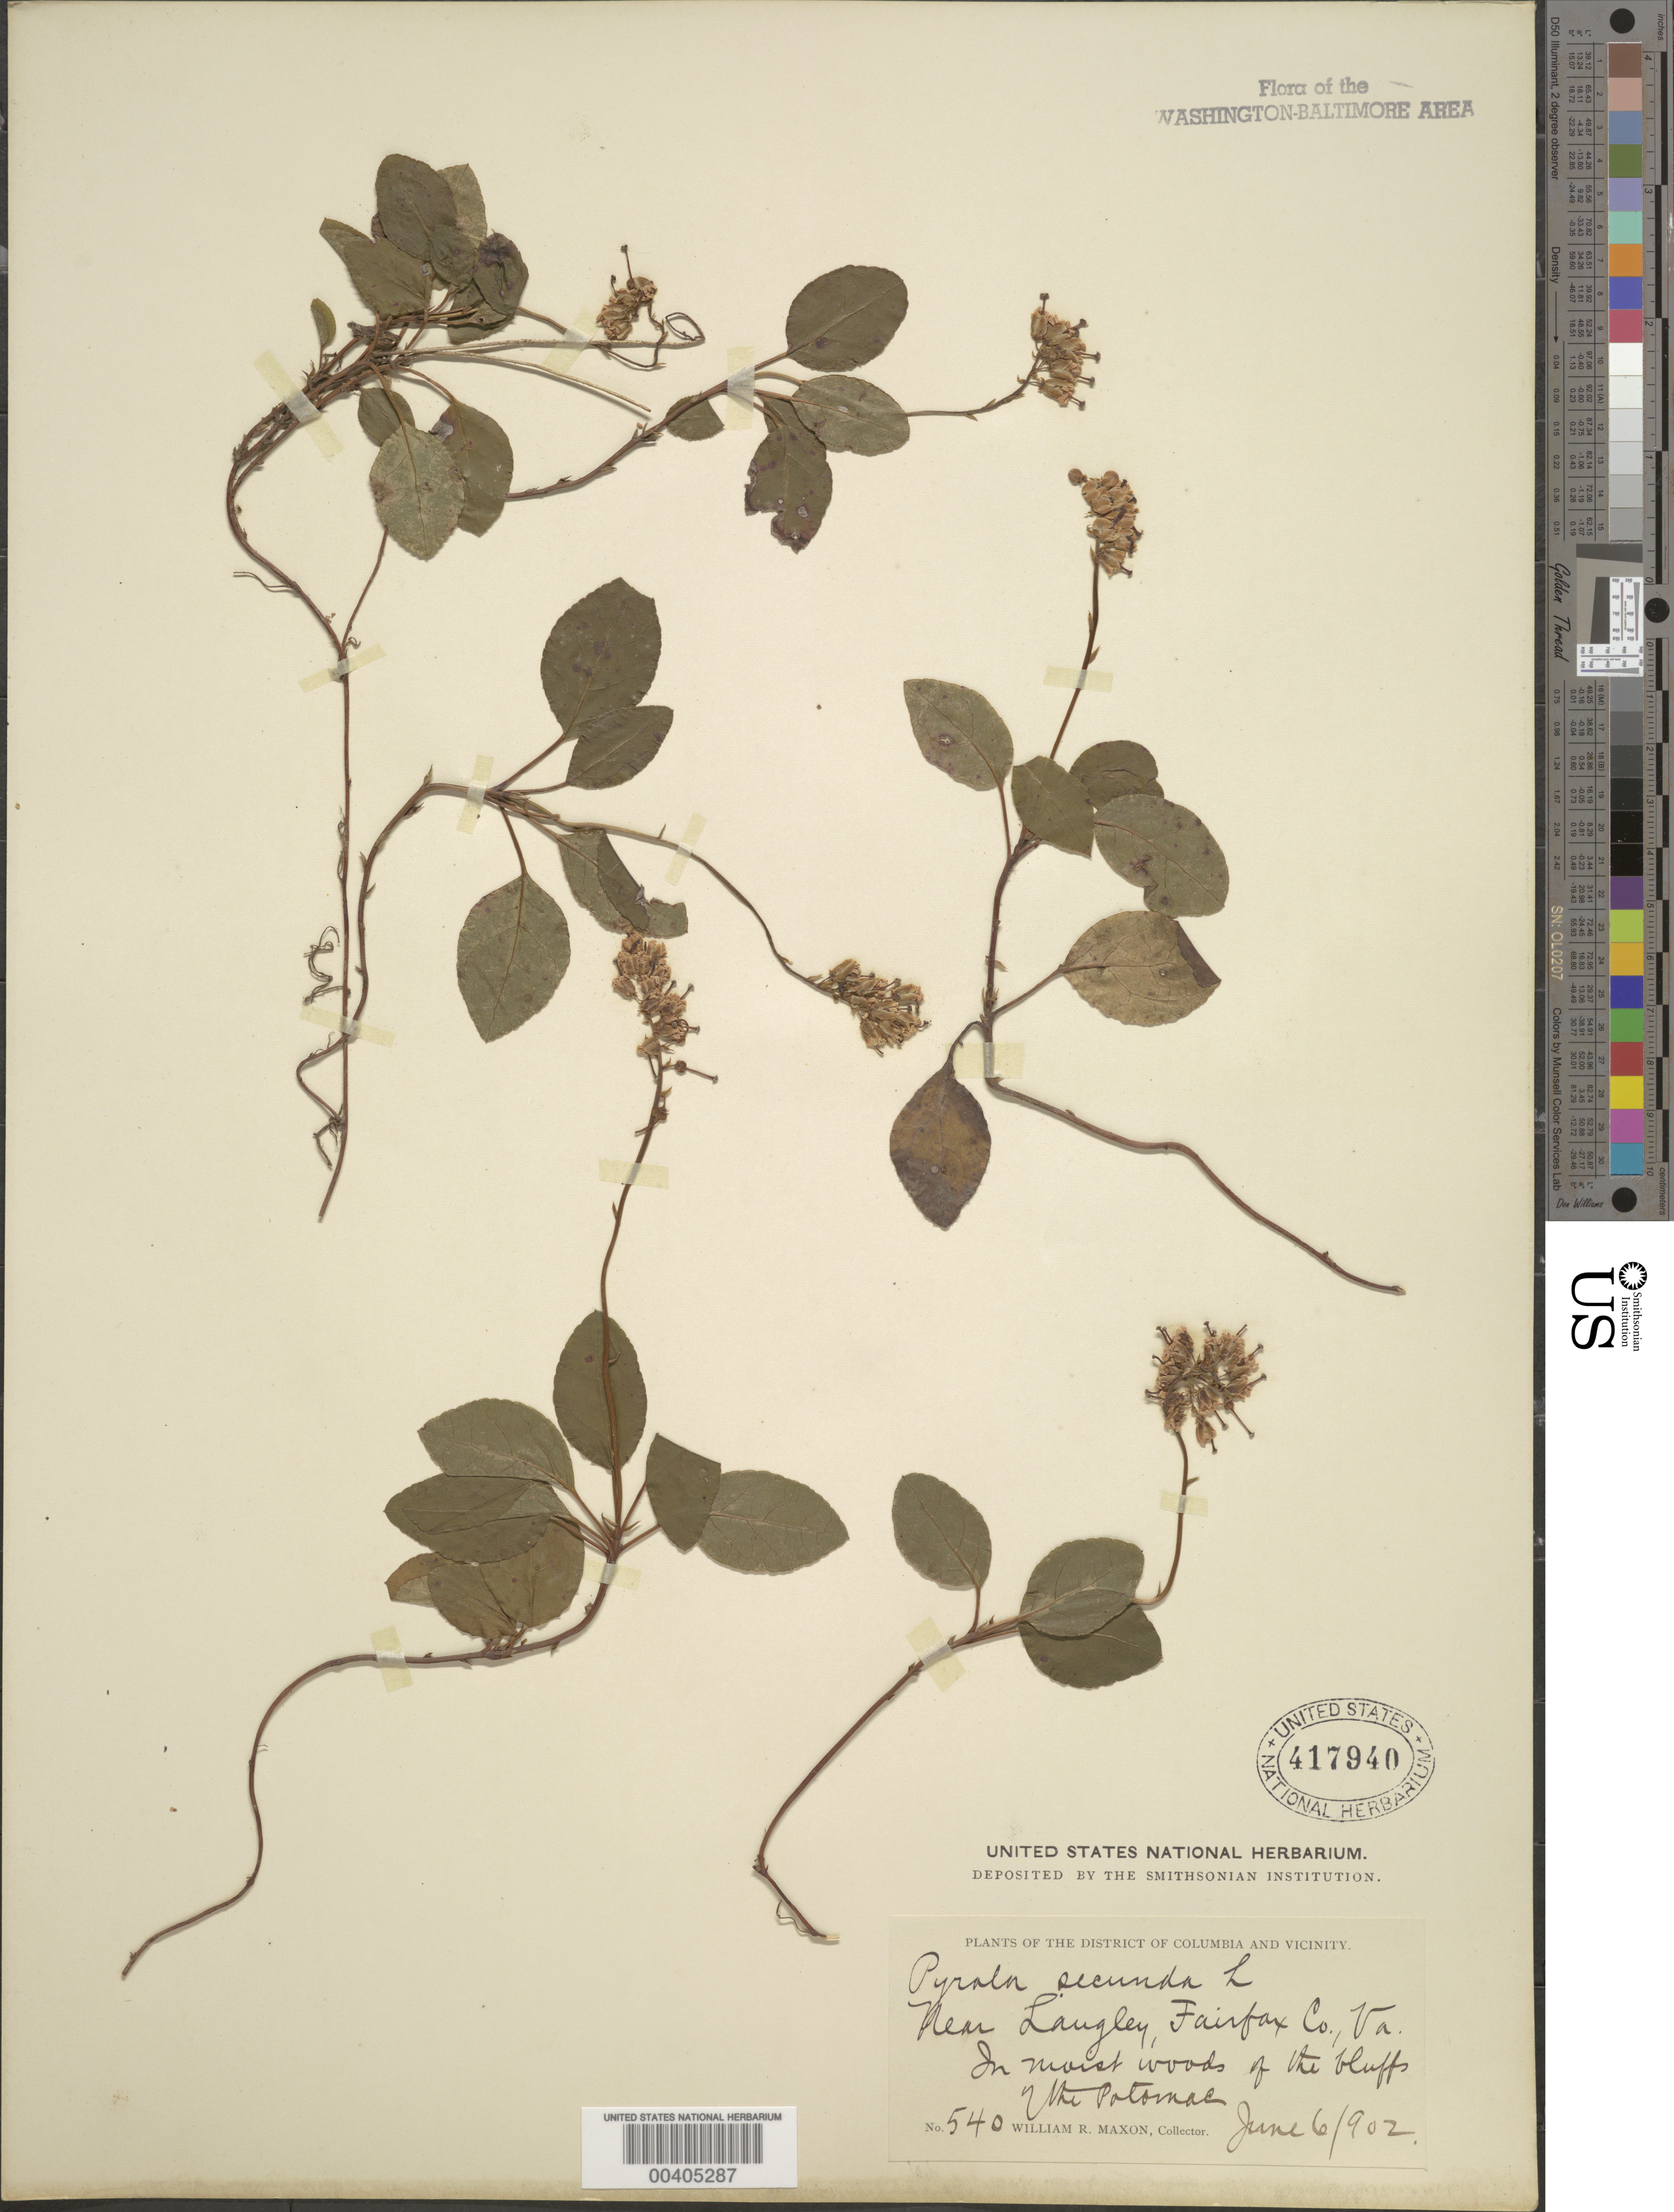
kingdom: Plantae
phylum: Tracheophyta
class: Magnoliopsida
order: Ericales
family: Ericaceae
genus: Orthilia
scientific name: Orthilia secunda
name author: (L.) House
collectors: W. R. Maxon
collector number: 540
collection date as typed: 06 Jun 1902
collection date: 1902-06-06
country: United States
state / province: Virginia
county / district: Fairfax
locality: Langley vicinity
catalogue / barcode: US 417940